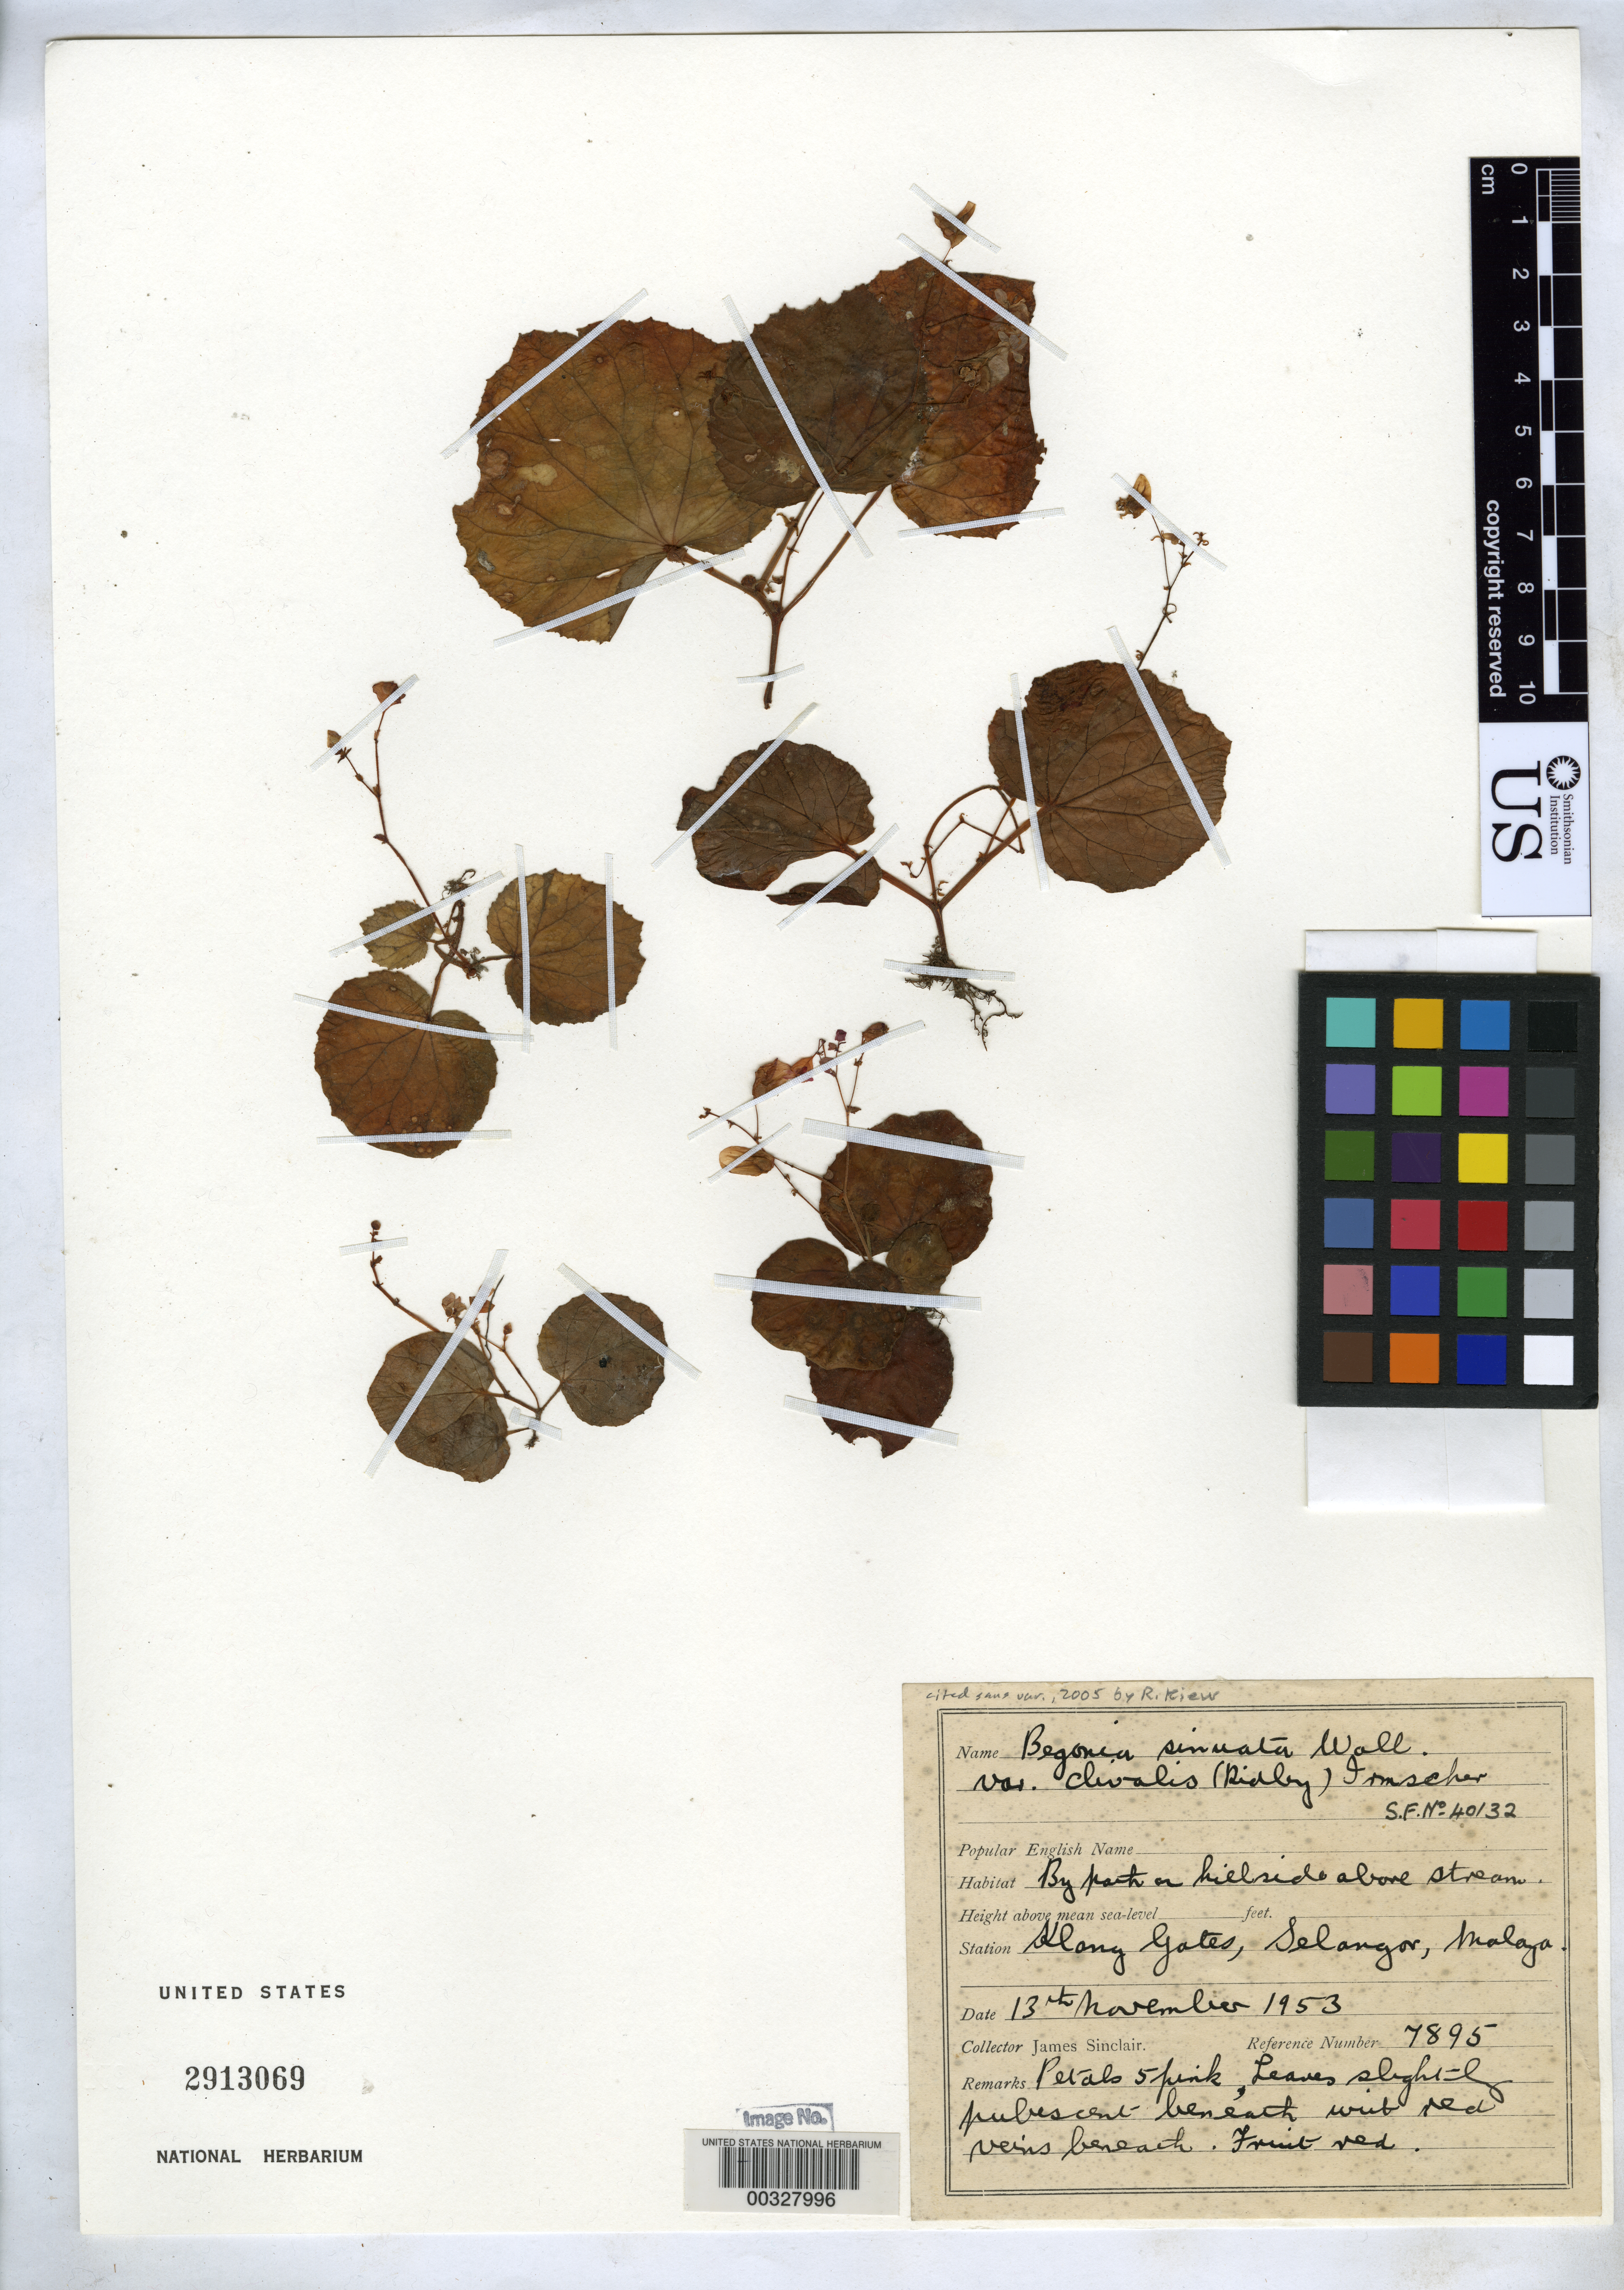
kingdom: Plantae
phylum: Tracheophyta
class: Magnoliopsida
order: Cucurbitales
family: Begoniaceae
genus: Begonia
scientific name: Begonia sinuata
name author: Meisn.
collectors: J. Sinclair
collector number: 7895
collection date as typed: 13 Nov 1953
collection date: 1953-11-13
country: Malaysia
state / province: Selangor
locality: Slang gates [Malay Peninsula]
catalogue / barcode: US 2913069